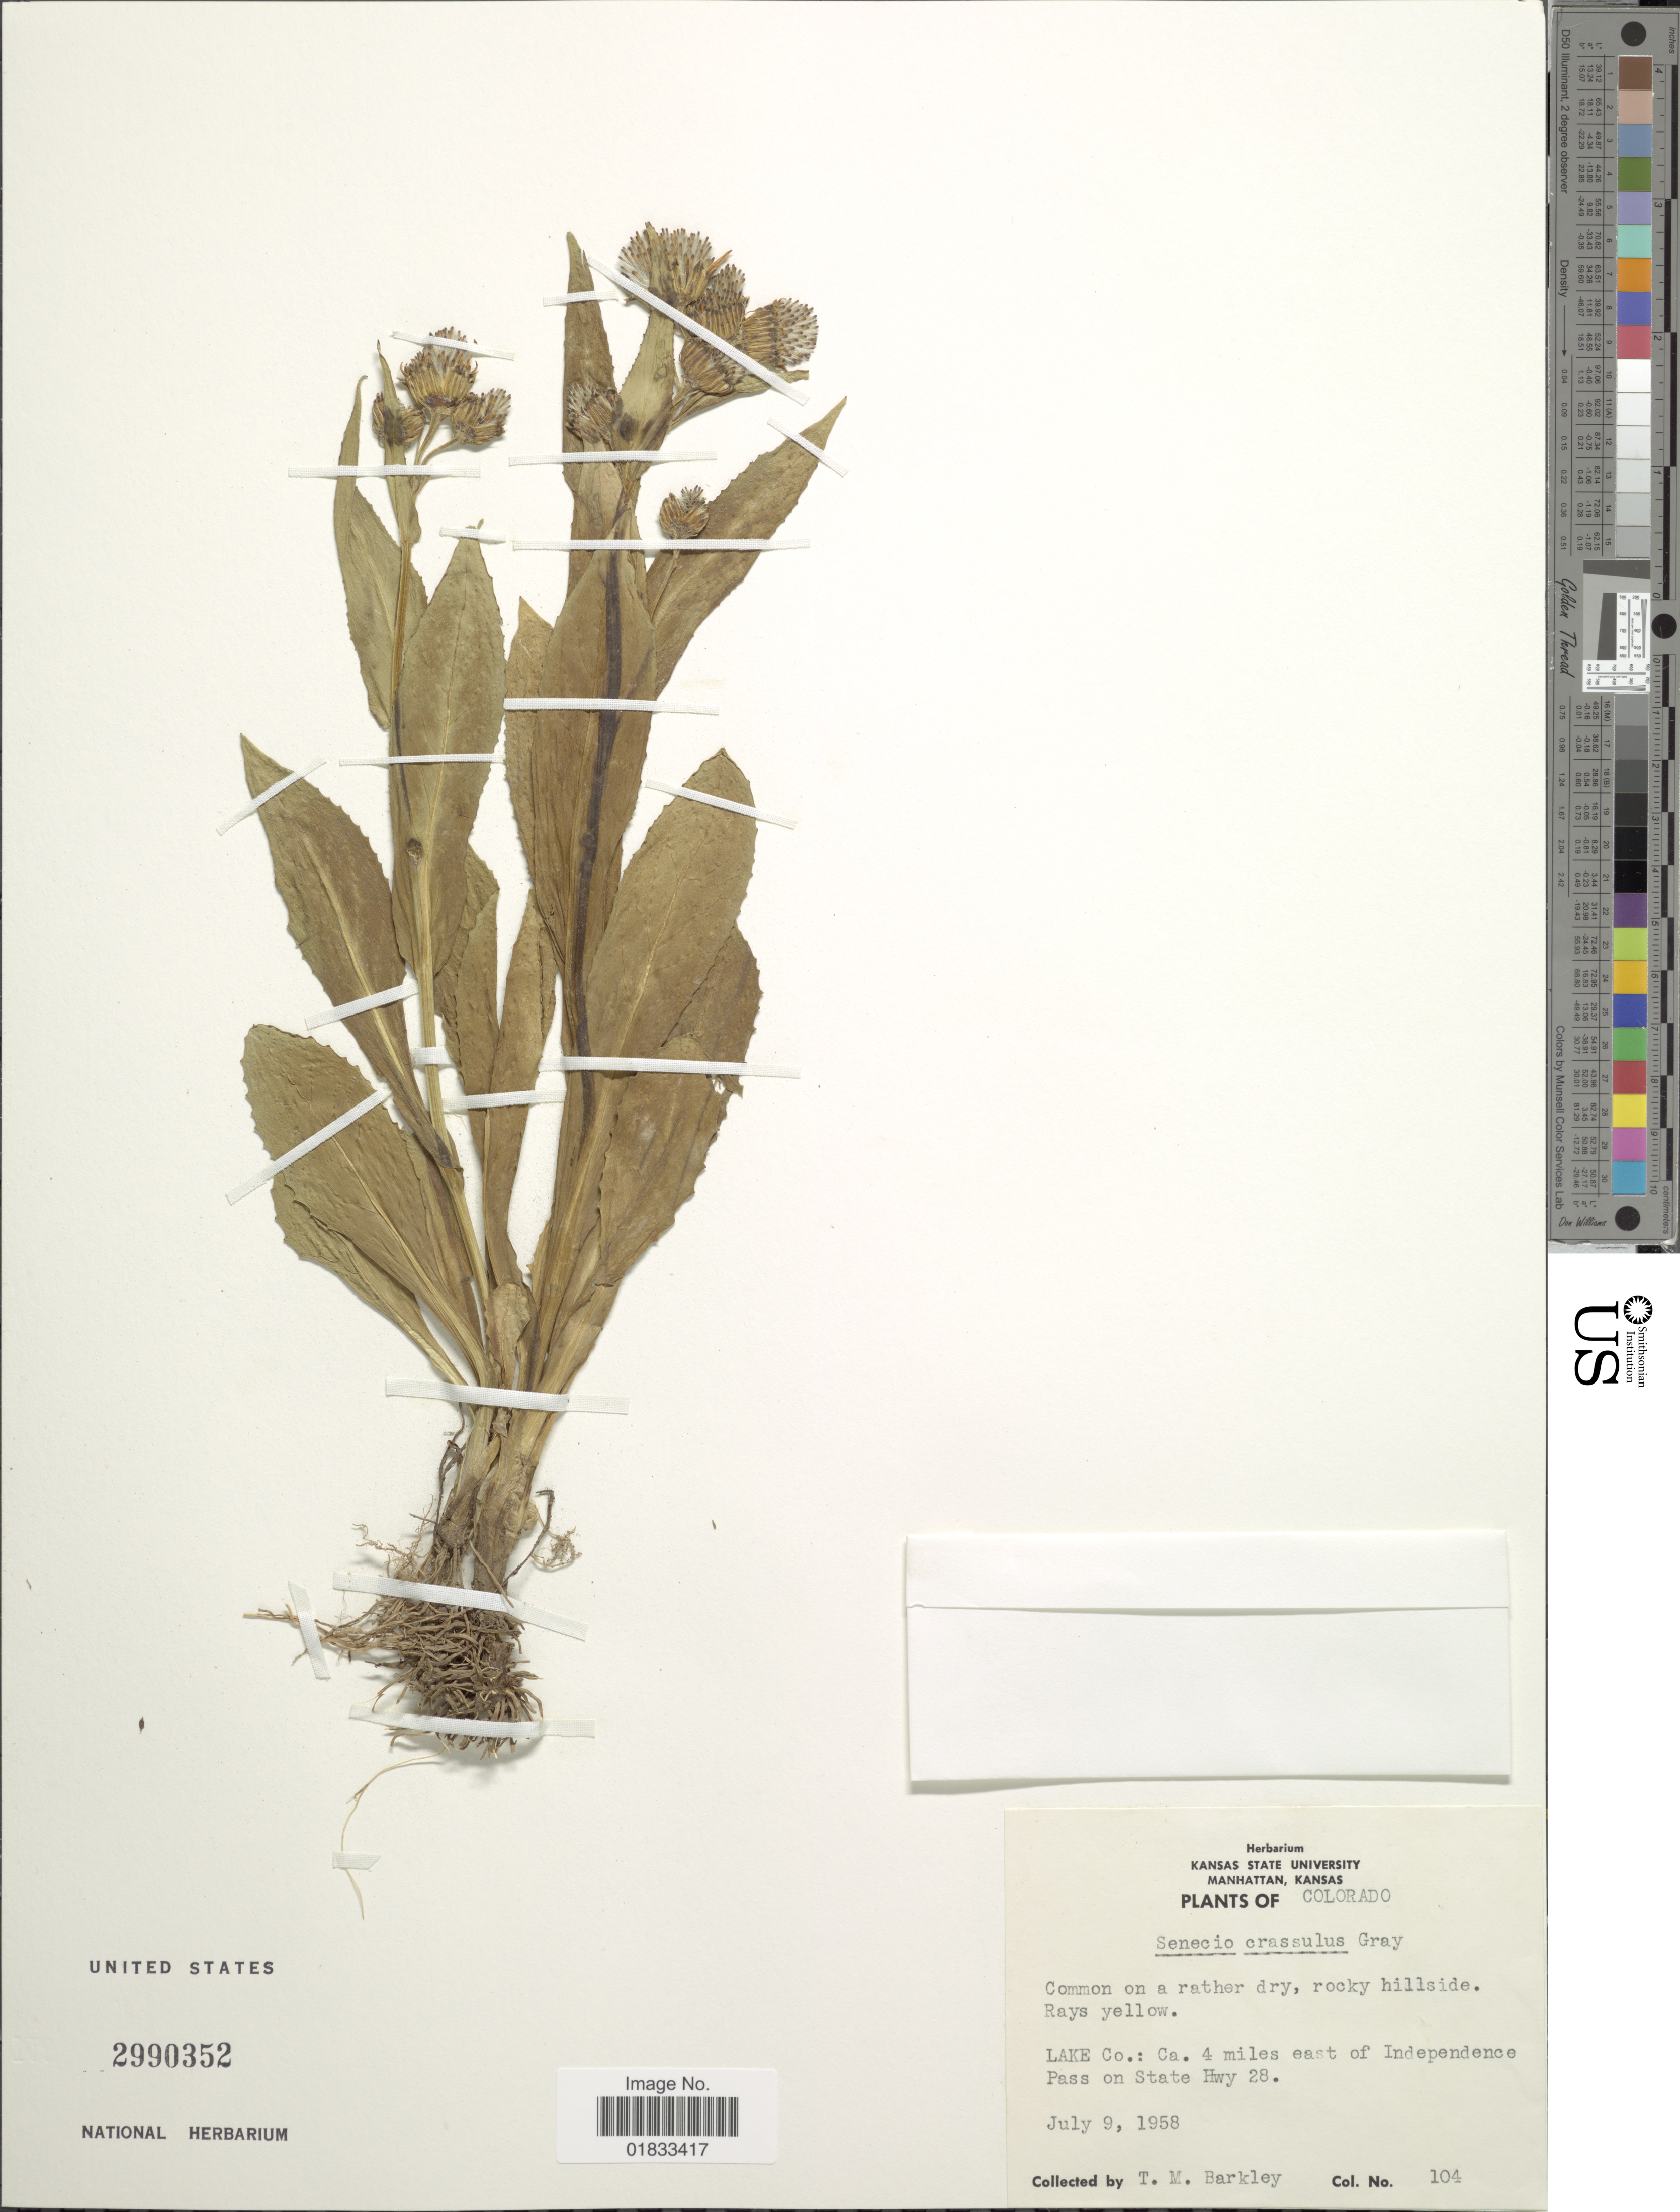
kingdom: Plantae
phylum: Tracheophyta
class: Magnoliopsida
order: Asterales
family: Asteraceae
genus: Senecio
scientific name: Senecio crassulus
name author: A. Gray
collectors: T. M. Barkley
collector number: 104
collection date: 1958-07-09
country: United States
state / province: Colorado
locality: Lake Co.: Ca. 4 miles east of Independence Pass onf State Hwy 28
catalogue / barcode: US 2990352